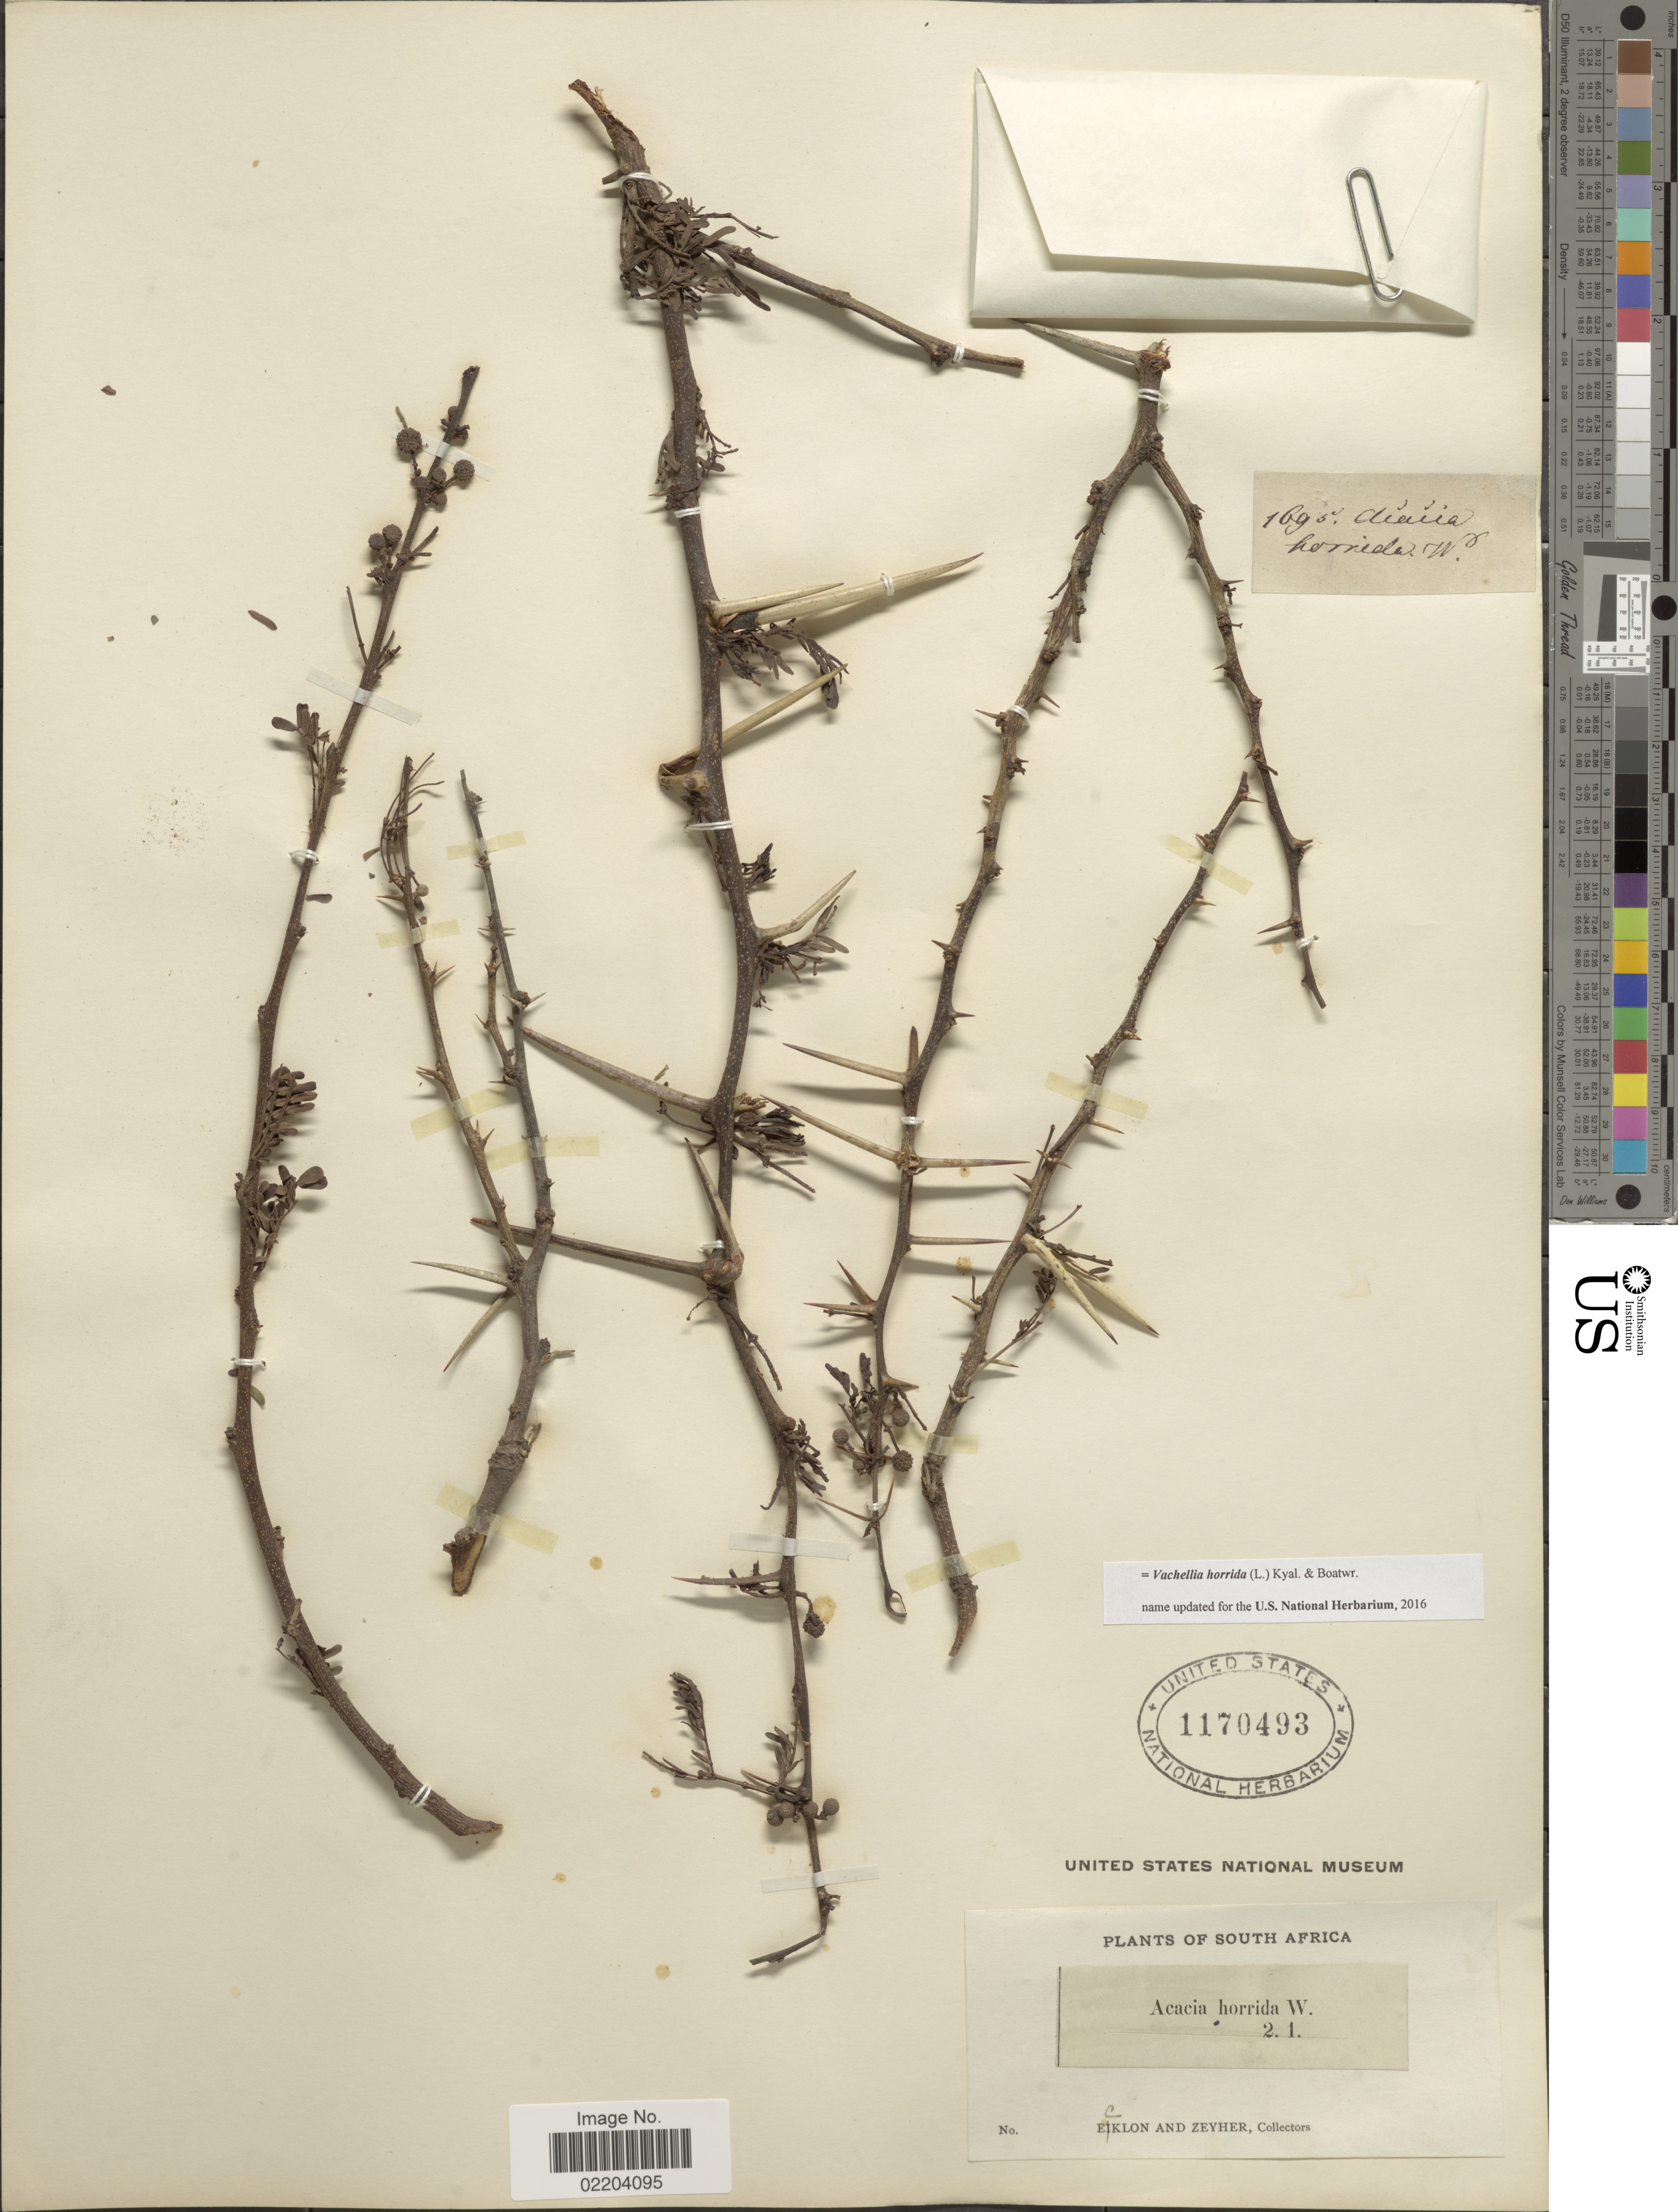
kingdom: Plantae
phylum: Tracheophyta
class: Magnoliopsida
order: Fabales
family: Fabaceae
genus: Vachellia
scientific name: Vachellia horrida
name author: (L.) Kyal. & Boatwr.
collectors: -. Ecklon & -. Zeyher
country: South Africa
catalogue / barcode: US 1170493